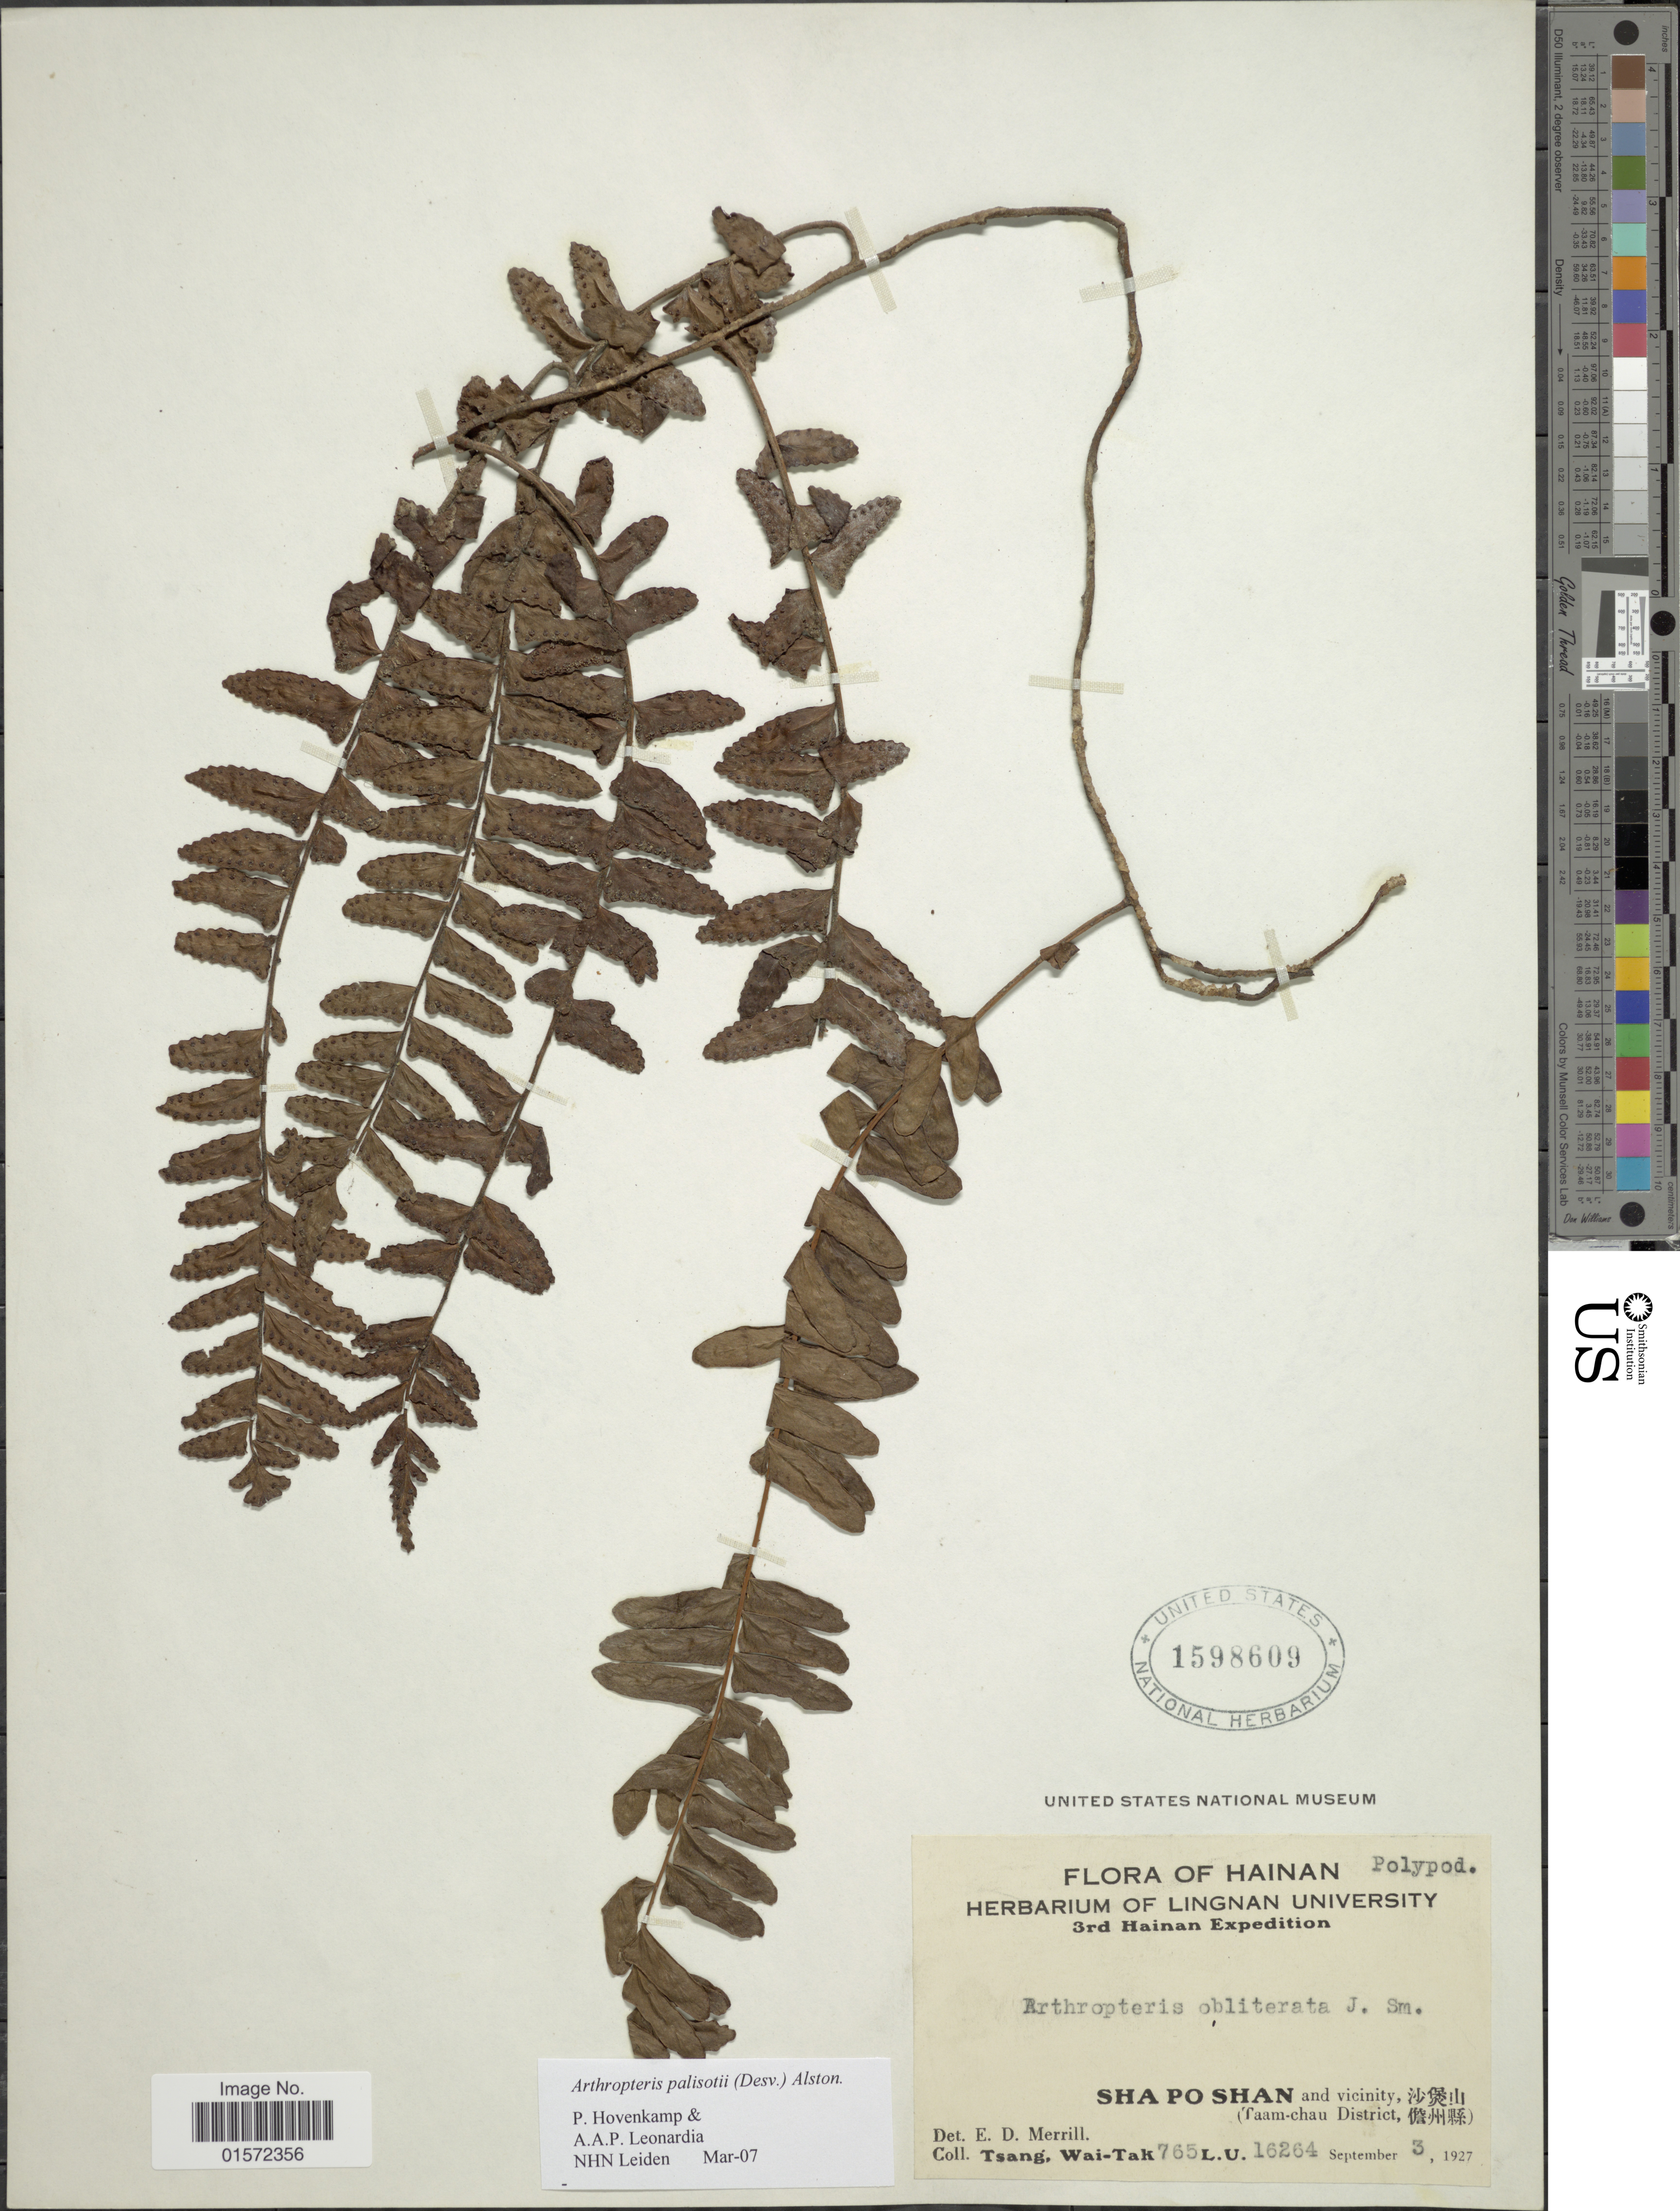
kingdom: Plantae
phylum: Tracheophyta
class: Polypodiopsida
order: Polypodiales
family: Tectariaceae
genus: Arthropteris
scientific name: Arthropteris palisotii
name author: (Desv.) Alston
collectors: W. T. Tsang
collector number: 765/16264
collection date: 1927-09-03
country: China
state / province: Hainan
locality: Taam-cha District,[Foreign script]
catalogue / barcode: US 1598609